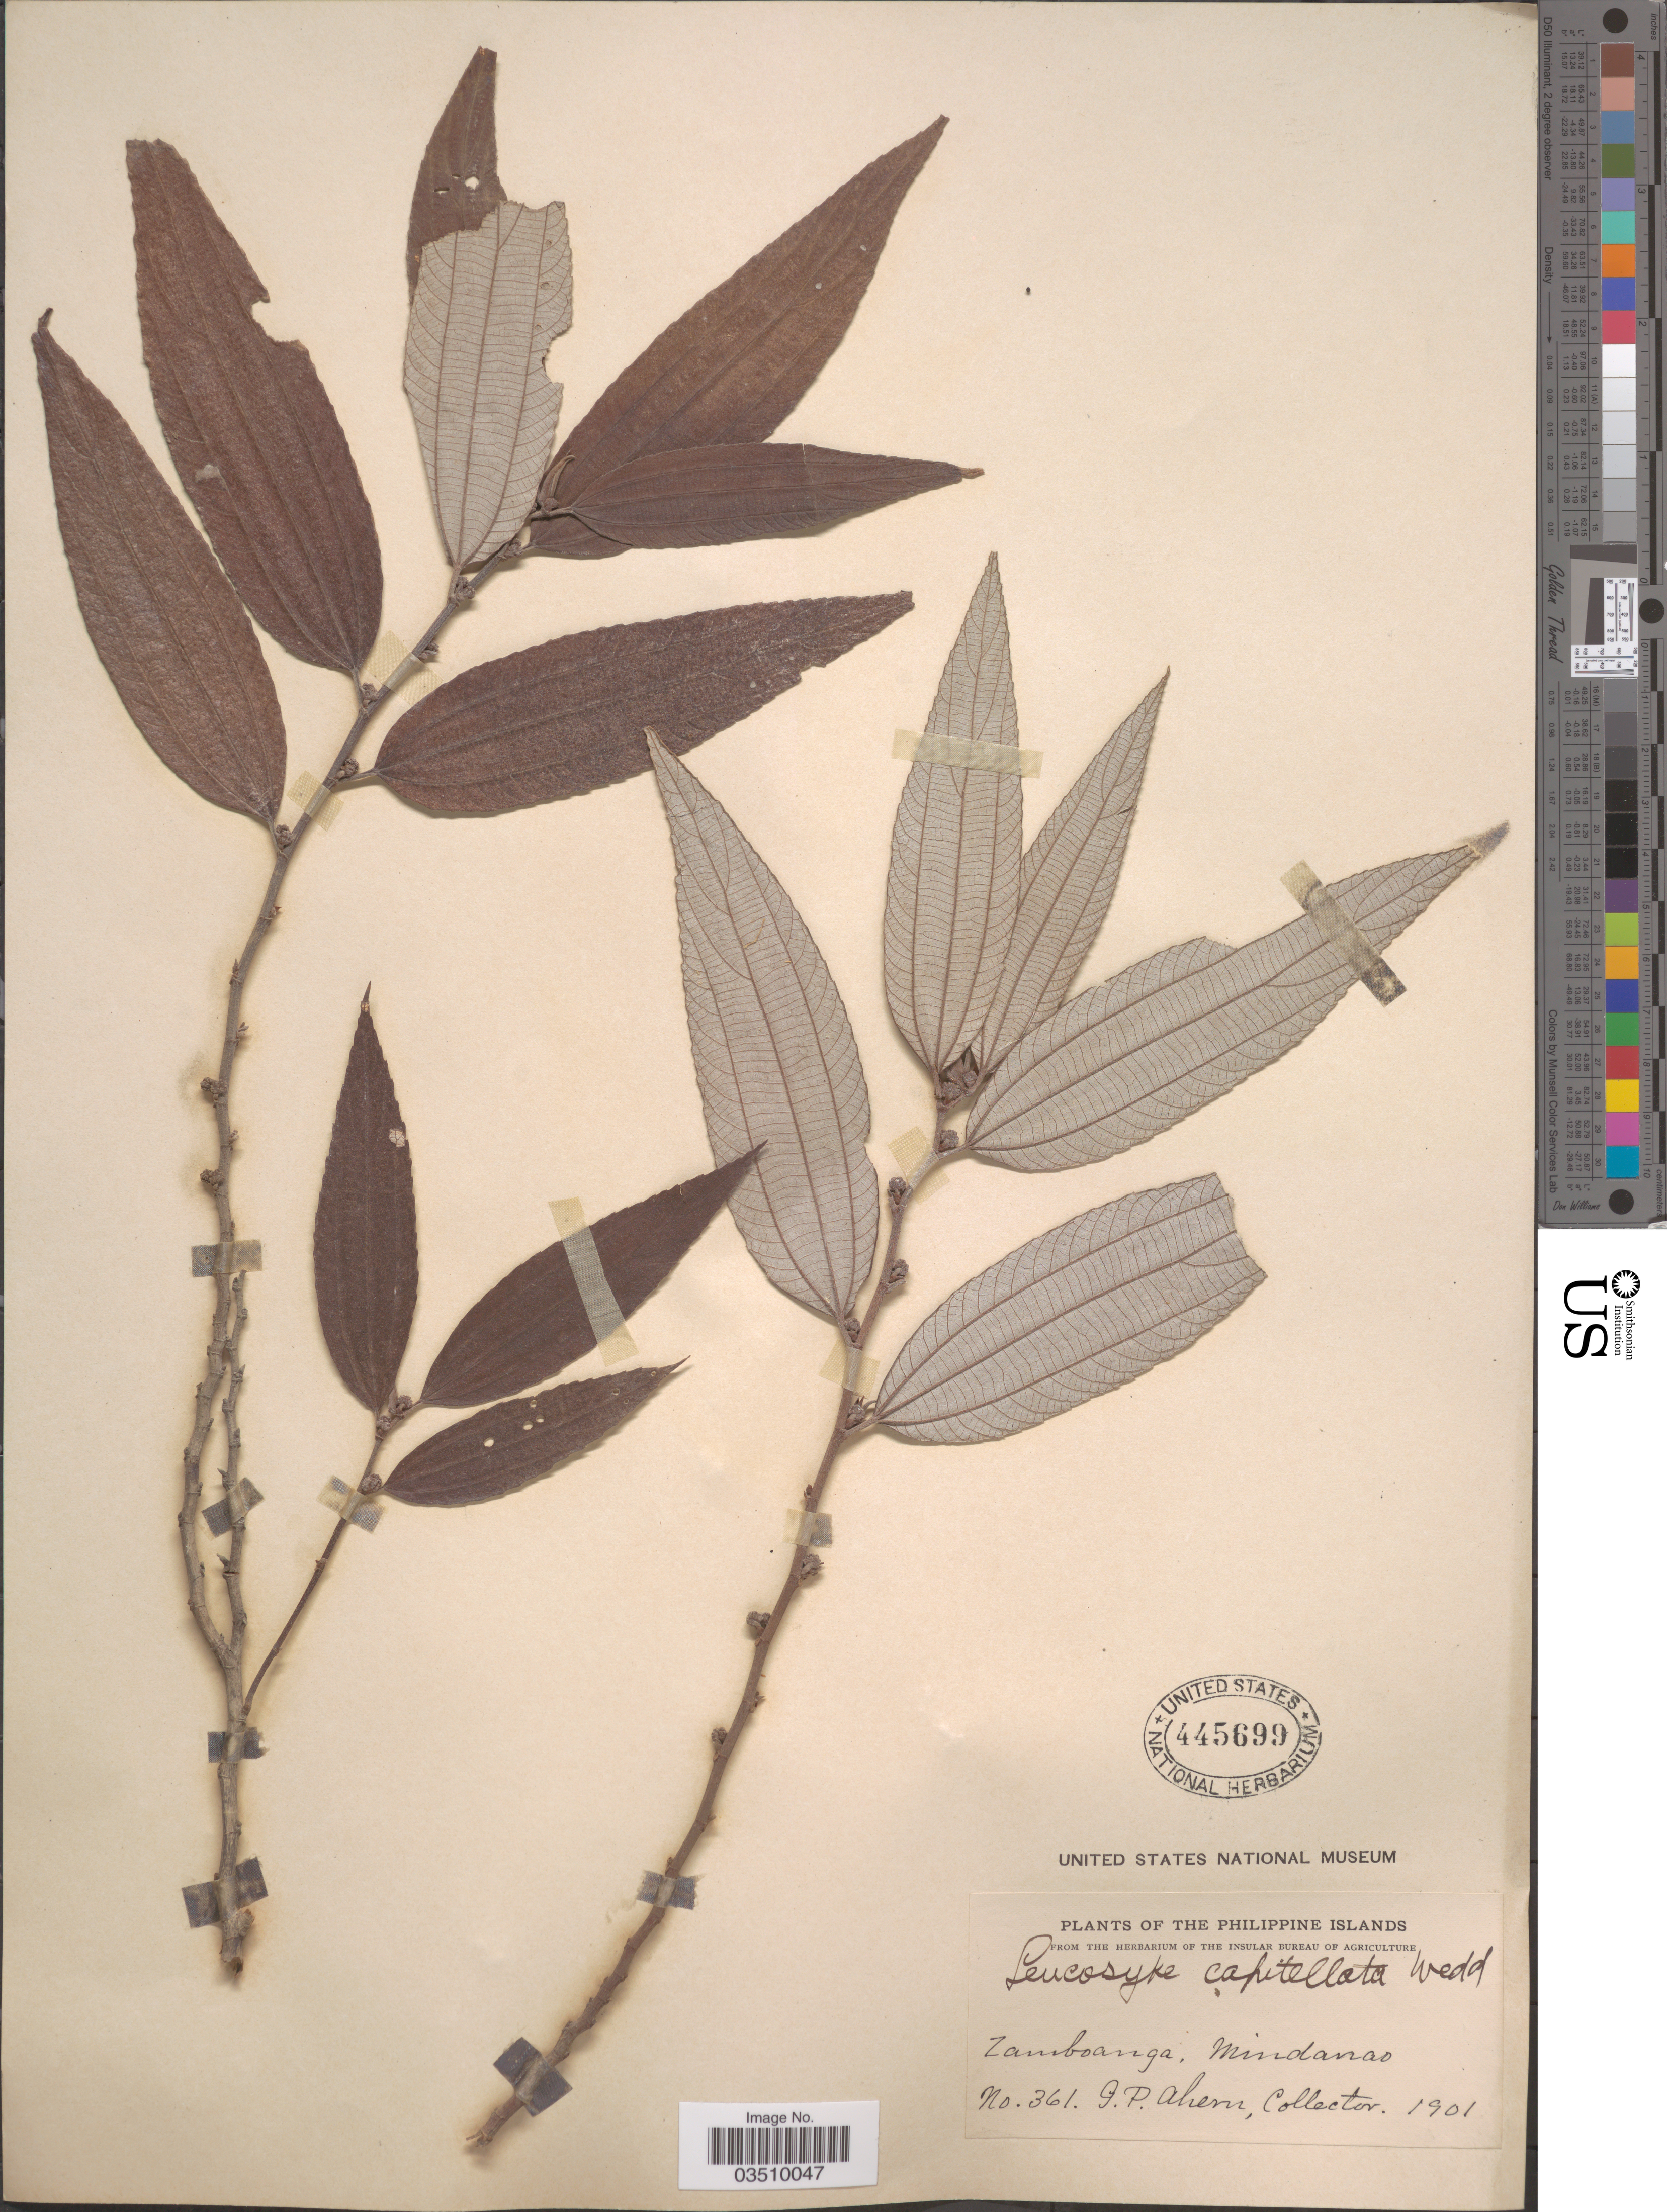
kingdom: Plantae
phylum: Tracheophyta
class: Magnoliopsida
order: Rosales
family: Urticaceae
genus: Leucosyke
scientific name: Leucosyke capitellata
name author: (Poir.) Wedd.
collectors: G. Ahern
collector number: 361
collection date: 1901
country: Philippines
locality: Zamboanga, Mindanao.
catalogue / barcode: US 445699